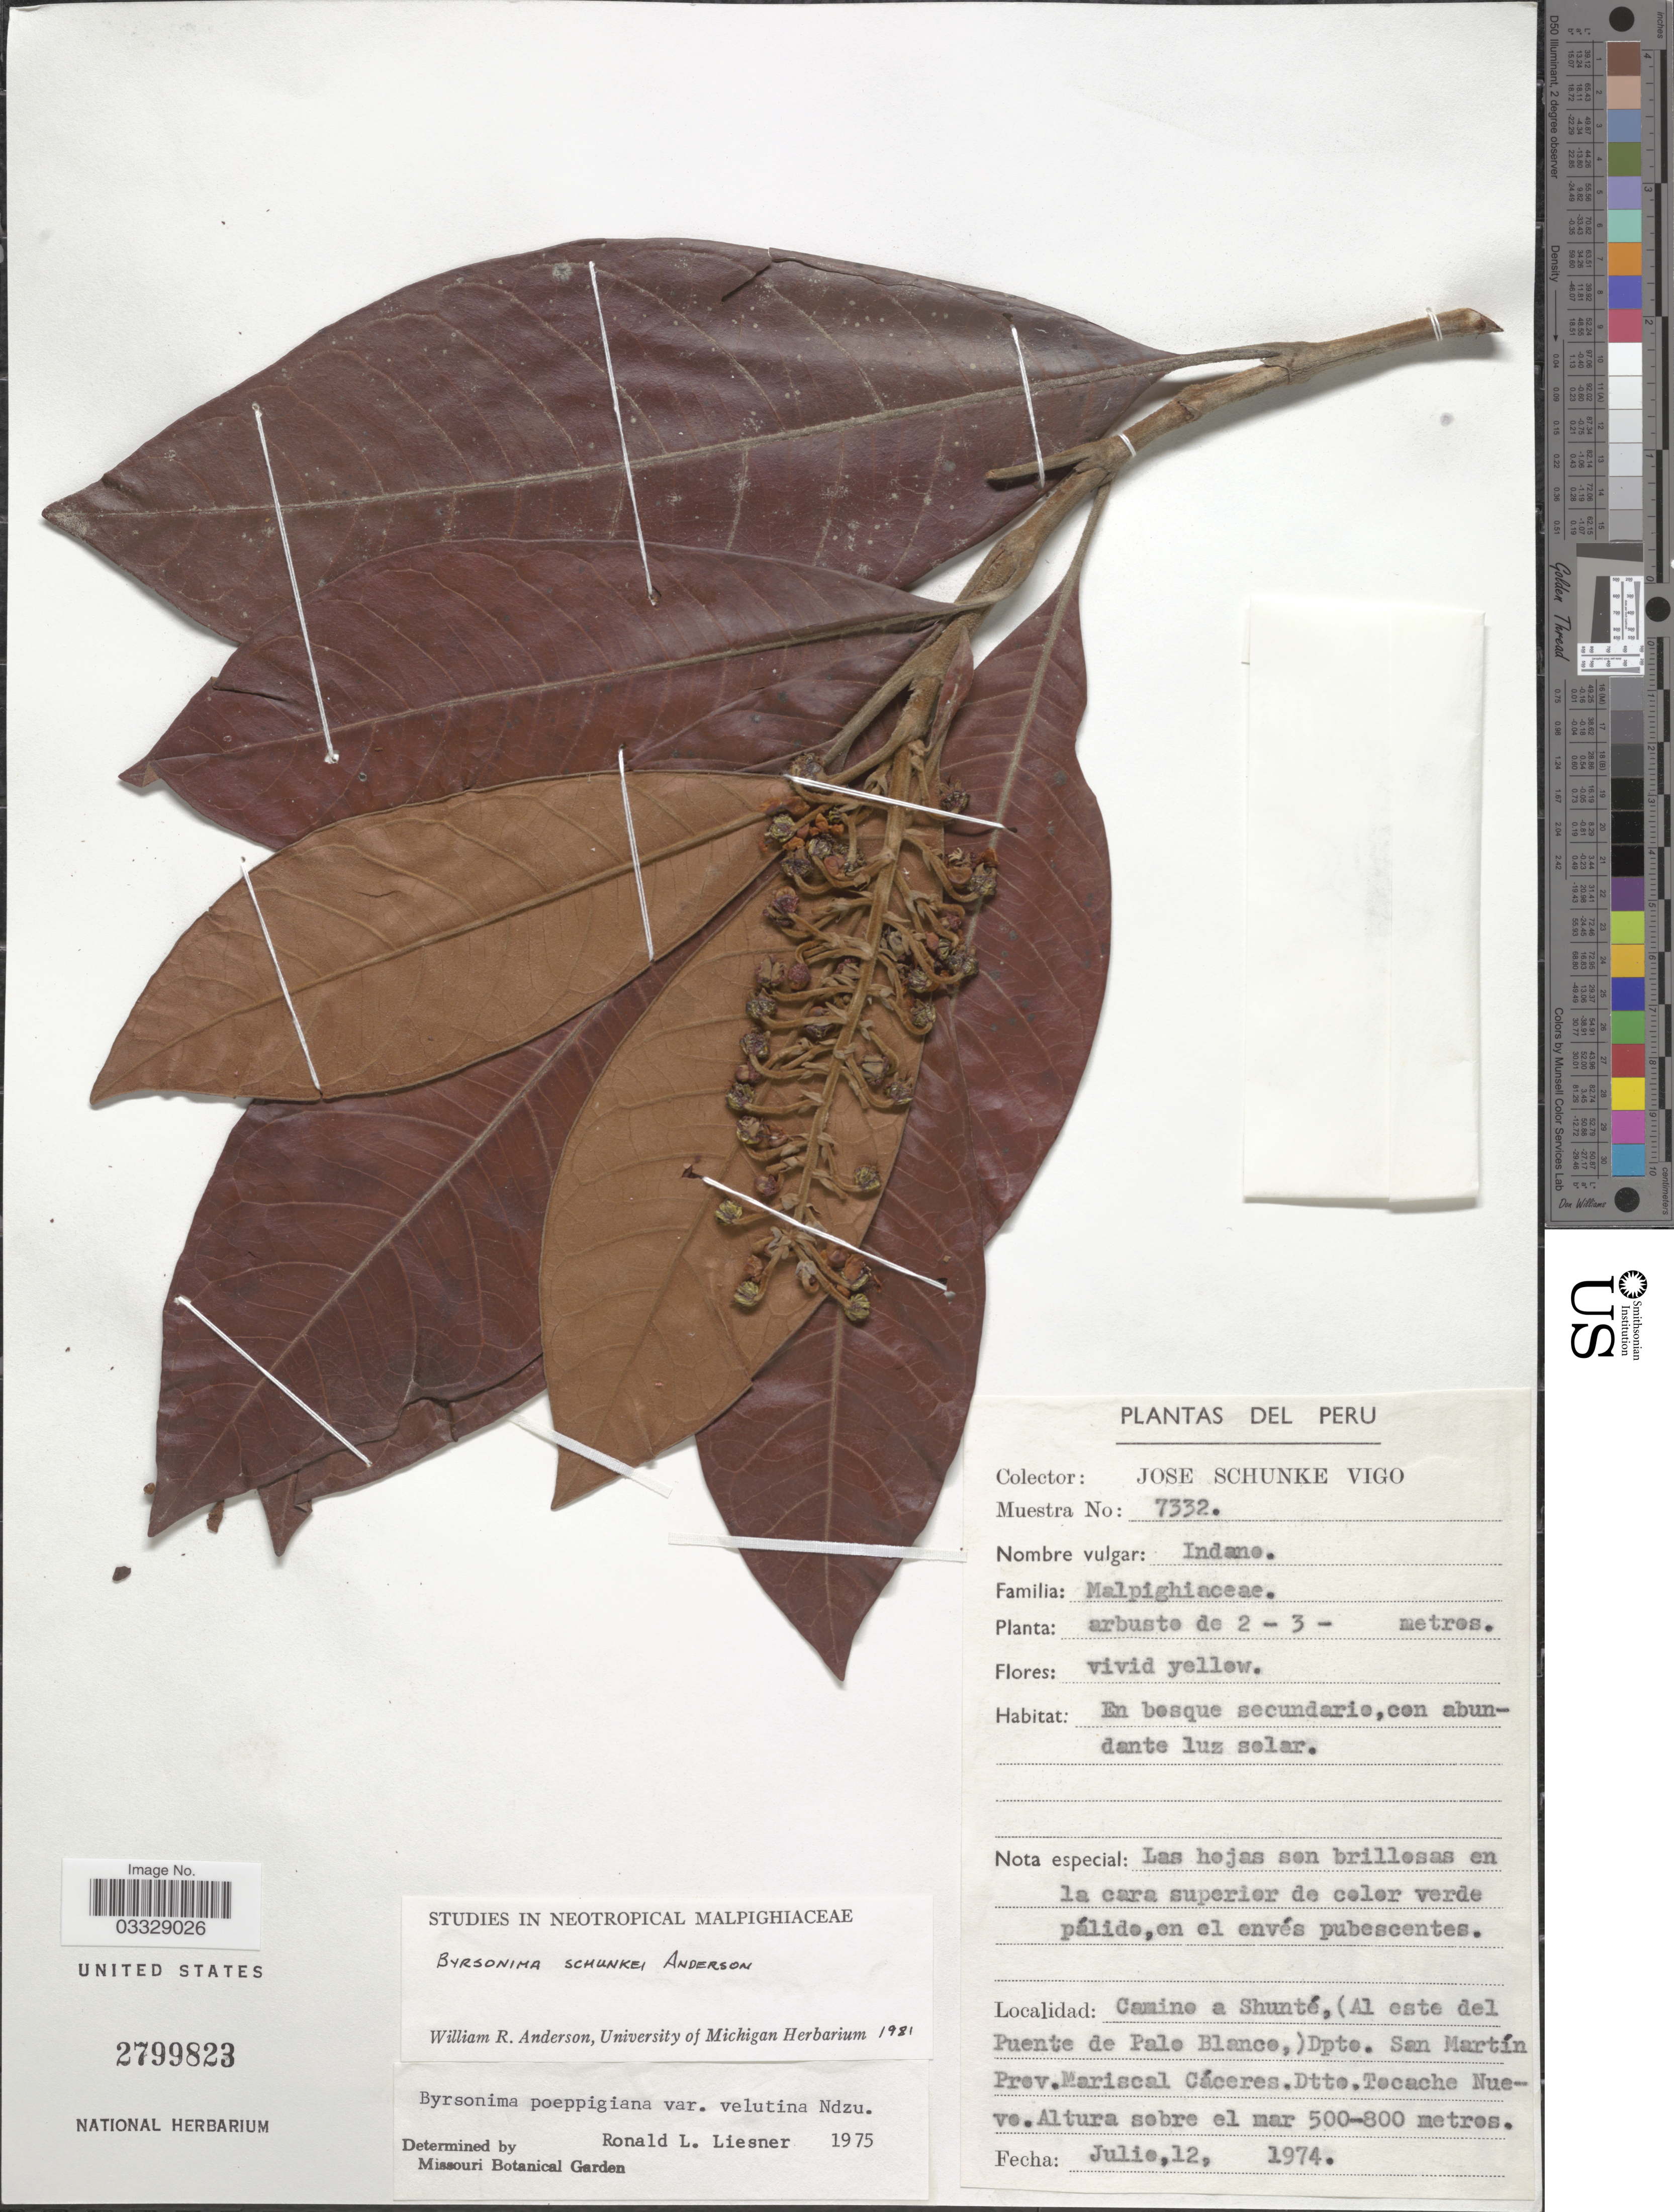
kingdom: Plantae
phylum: Tracheophyta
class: Magnoliopsida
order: Malpighiales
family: Malpighiaceae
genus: Byrsonima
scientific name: Byrsonima schunkei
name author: W.R. Anderson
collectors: J. Schunke Vigo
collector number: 7332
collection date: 1974-07-12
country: Peru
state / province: San Martín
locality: Camino a Shunté, (Al este del Puente de Palo Blanco,) Dpto. San Martín Prov. Mariscal Cáceres. Dtto. Tocache Nuevo.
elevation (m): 500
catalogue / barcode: US 2799823